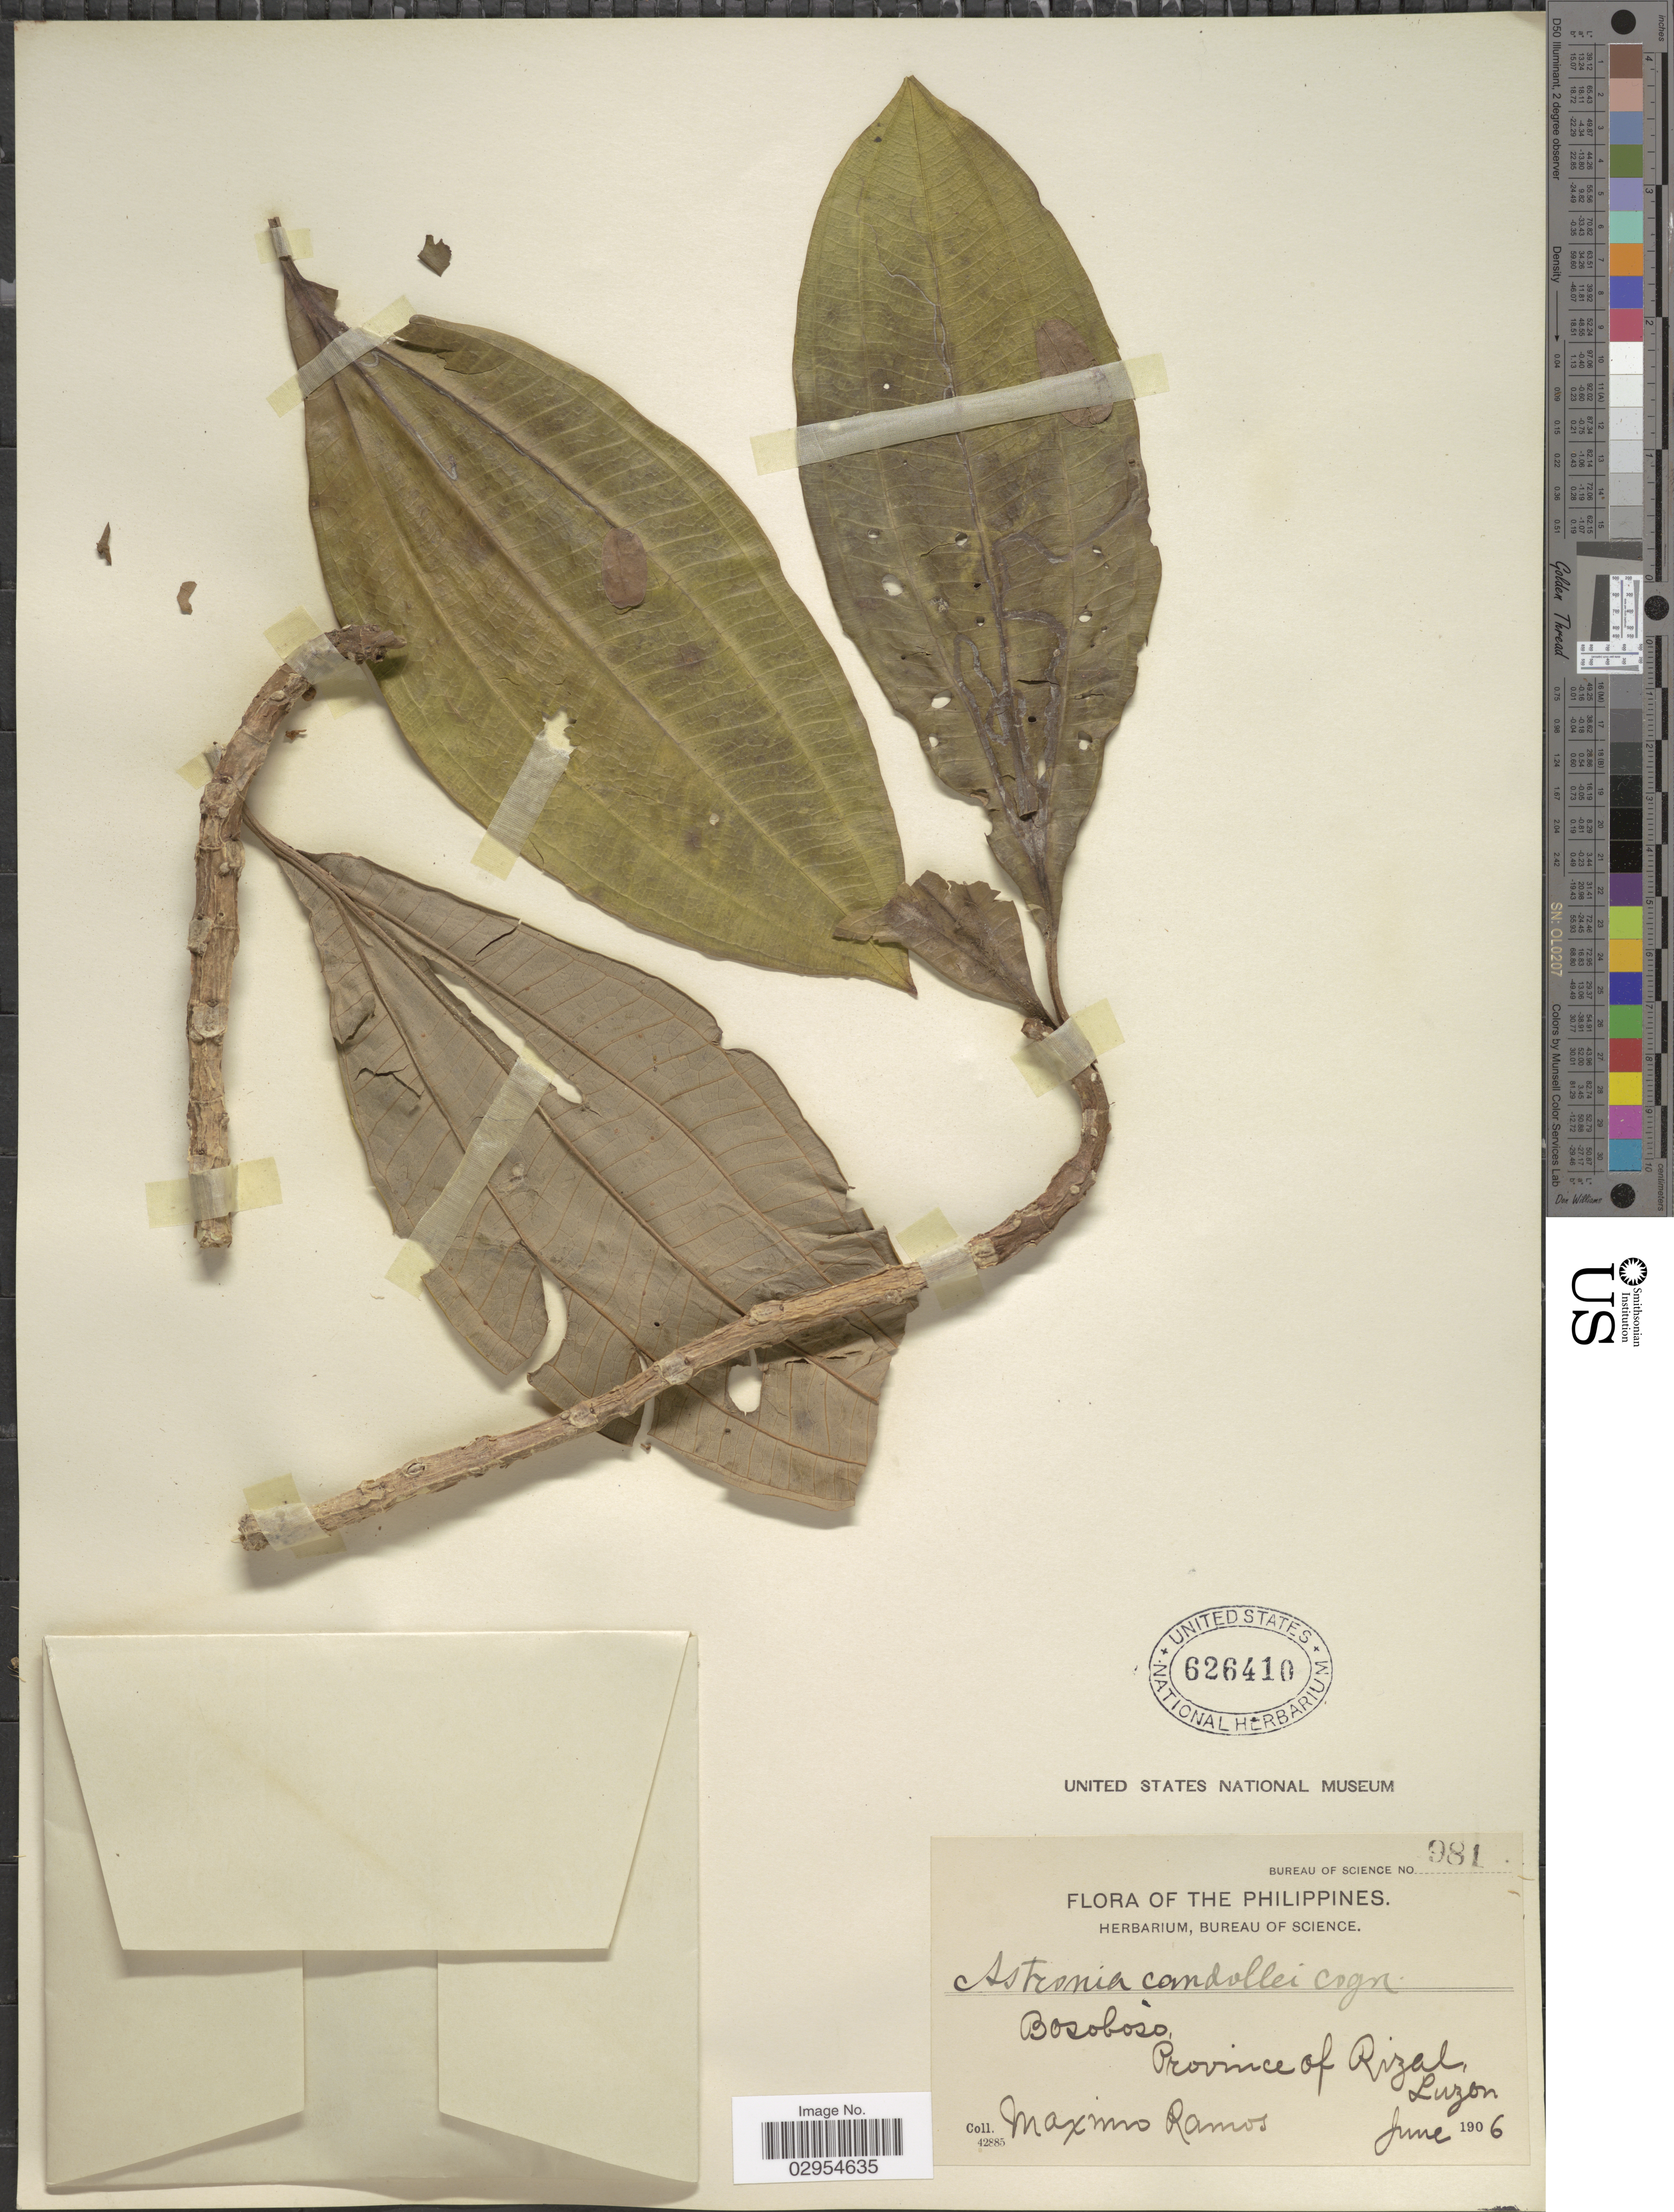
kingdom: Plantae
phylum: Tracheophyta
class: Magnoliopsida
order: Myrtales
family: Melastomataceae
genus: Astronia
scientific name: Astronia candolleana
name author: Cogn.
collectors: M. Ramos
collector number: Bureau of Science 981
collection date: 1906-06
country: Philippines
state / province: Calabarzon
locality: Bosoboso, Province of Rizal, Luzon.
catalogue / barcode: US 626410